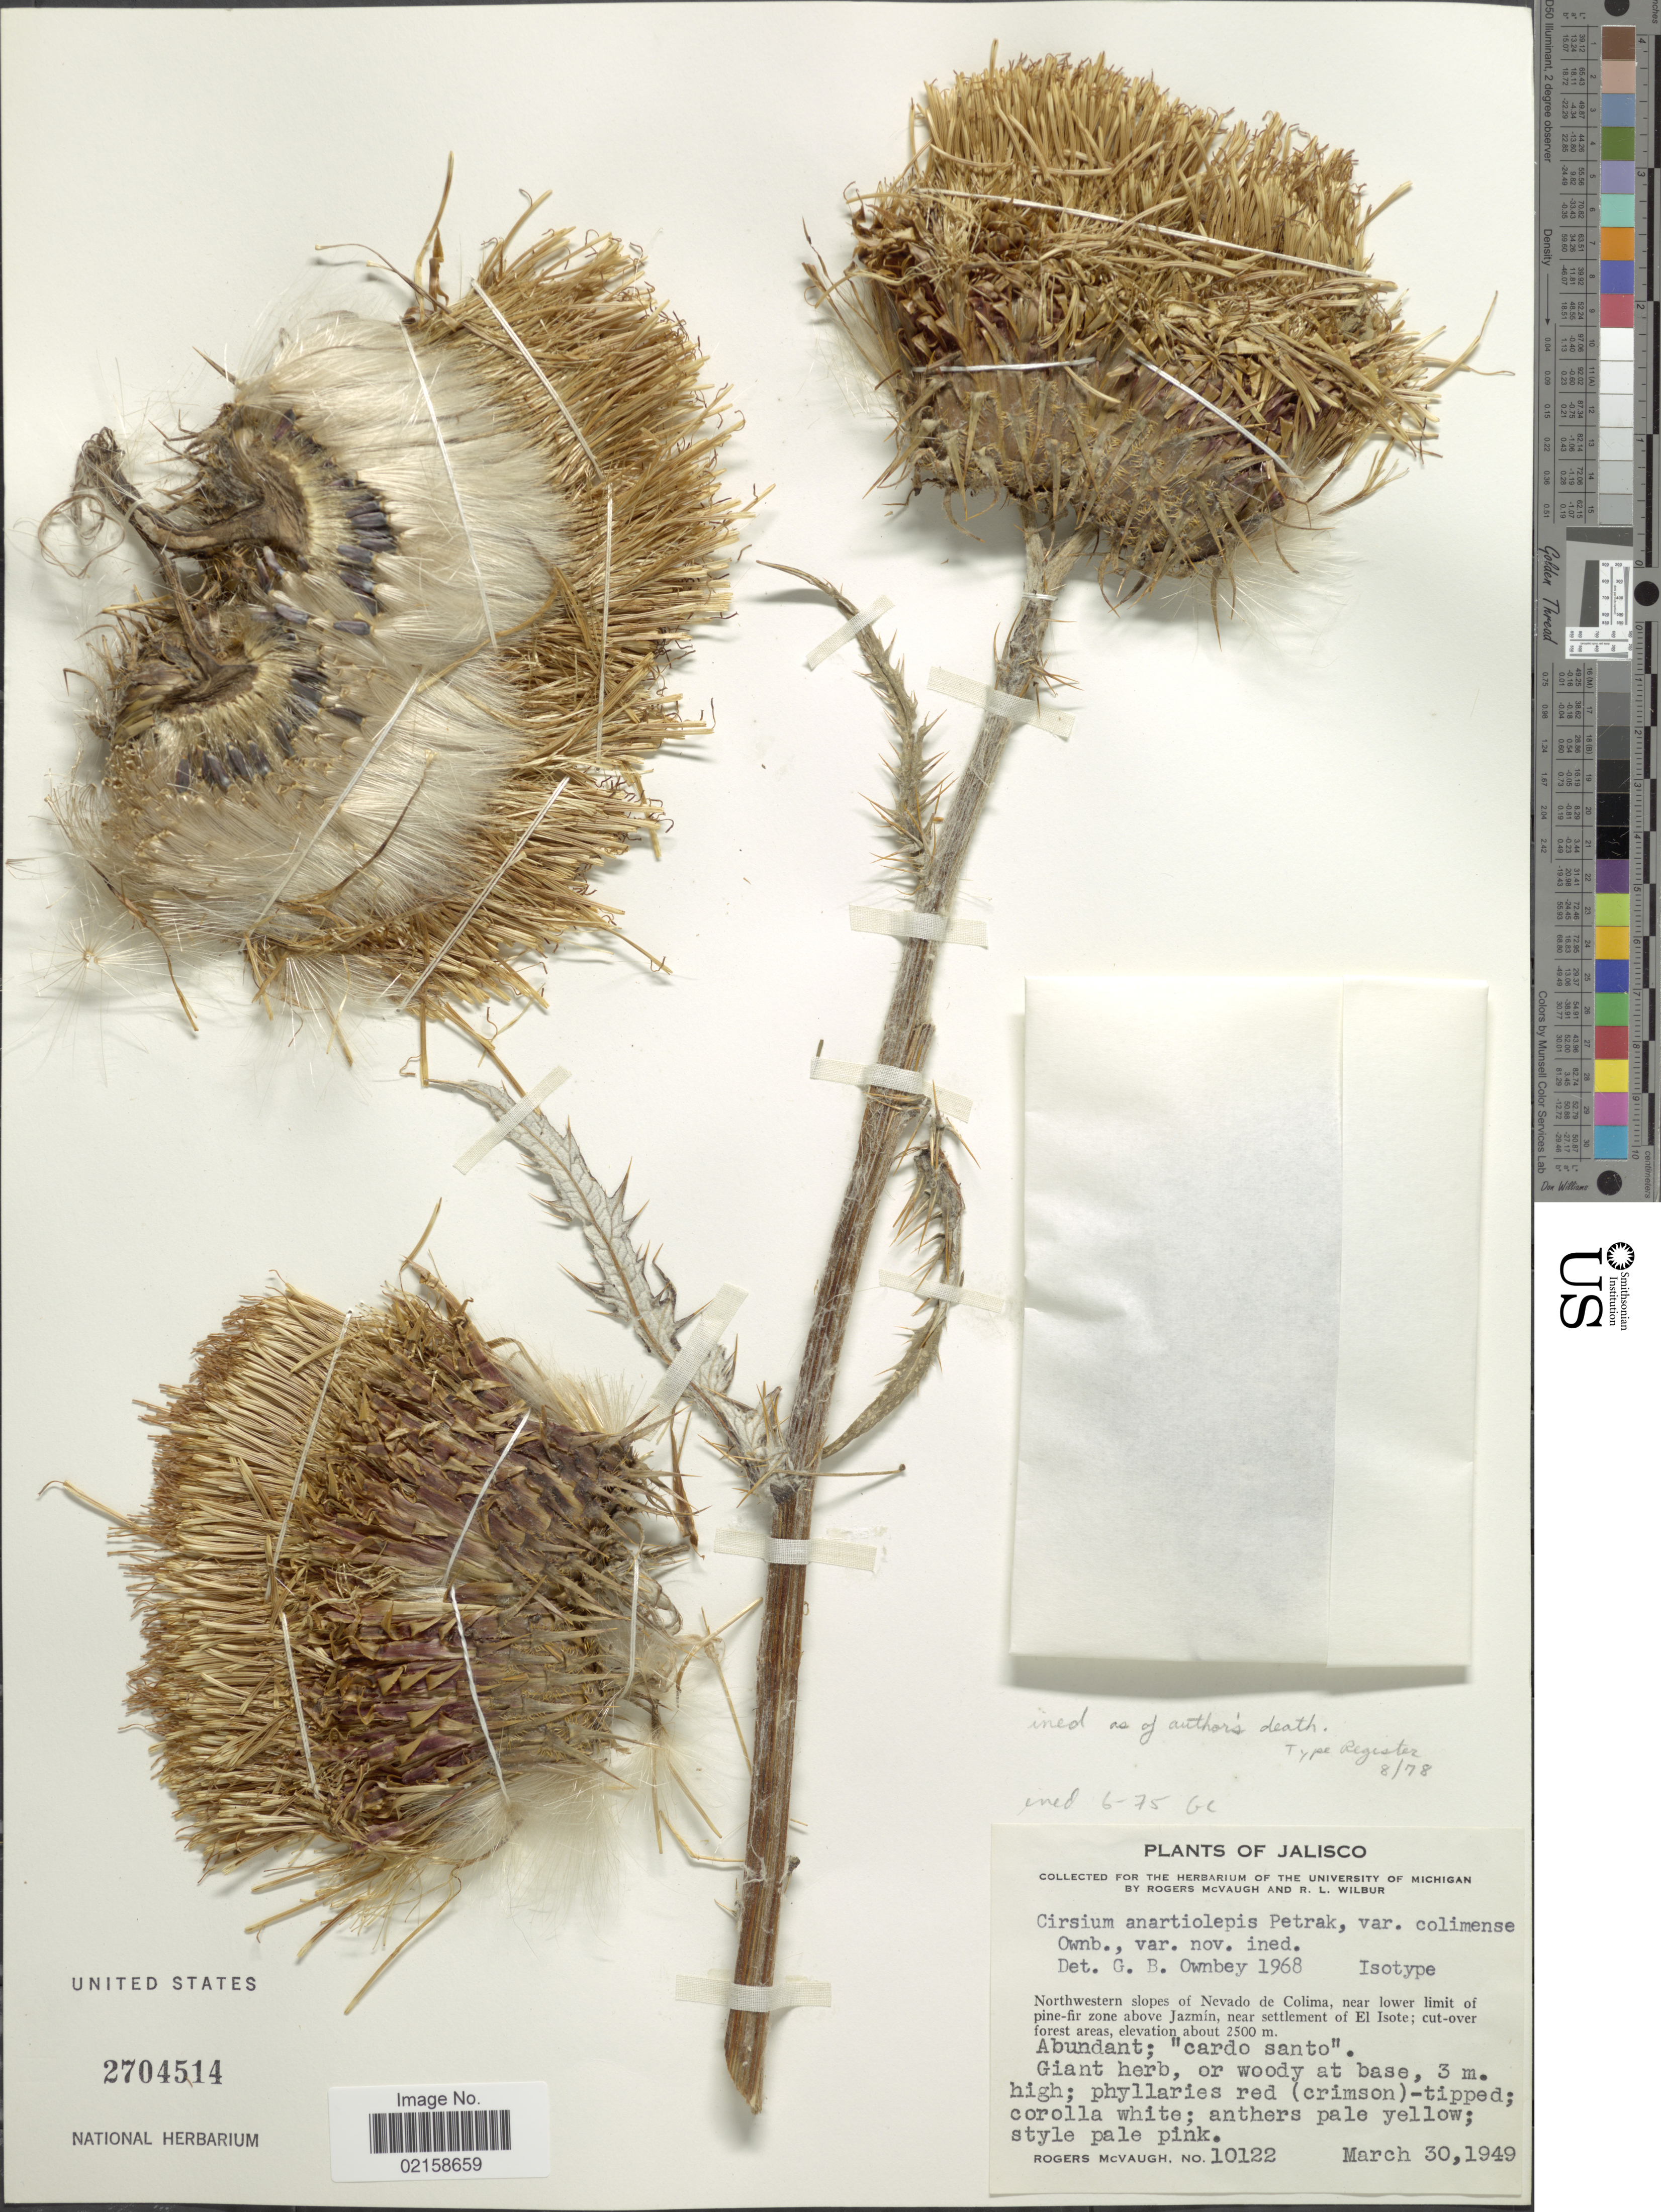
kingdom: Plantae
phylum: Tracheophyta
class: Magnoliopsida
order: Asterales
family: Asteraceae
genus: Cirsium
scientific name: Cirsium sp.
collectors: R. McVaugh & R. L. Wilbur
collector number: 10122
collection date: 1949-03-30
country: Mexico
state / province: Jalisco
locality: Northwestern slopes of Nevado de Colima, near lower limit of pine-fr zone above Jazmin, near settlement of El Isote.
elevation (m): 2500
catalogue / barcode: US 2704514